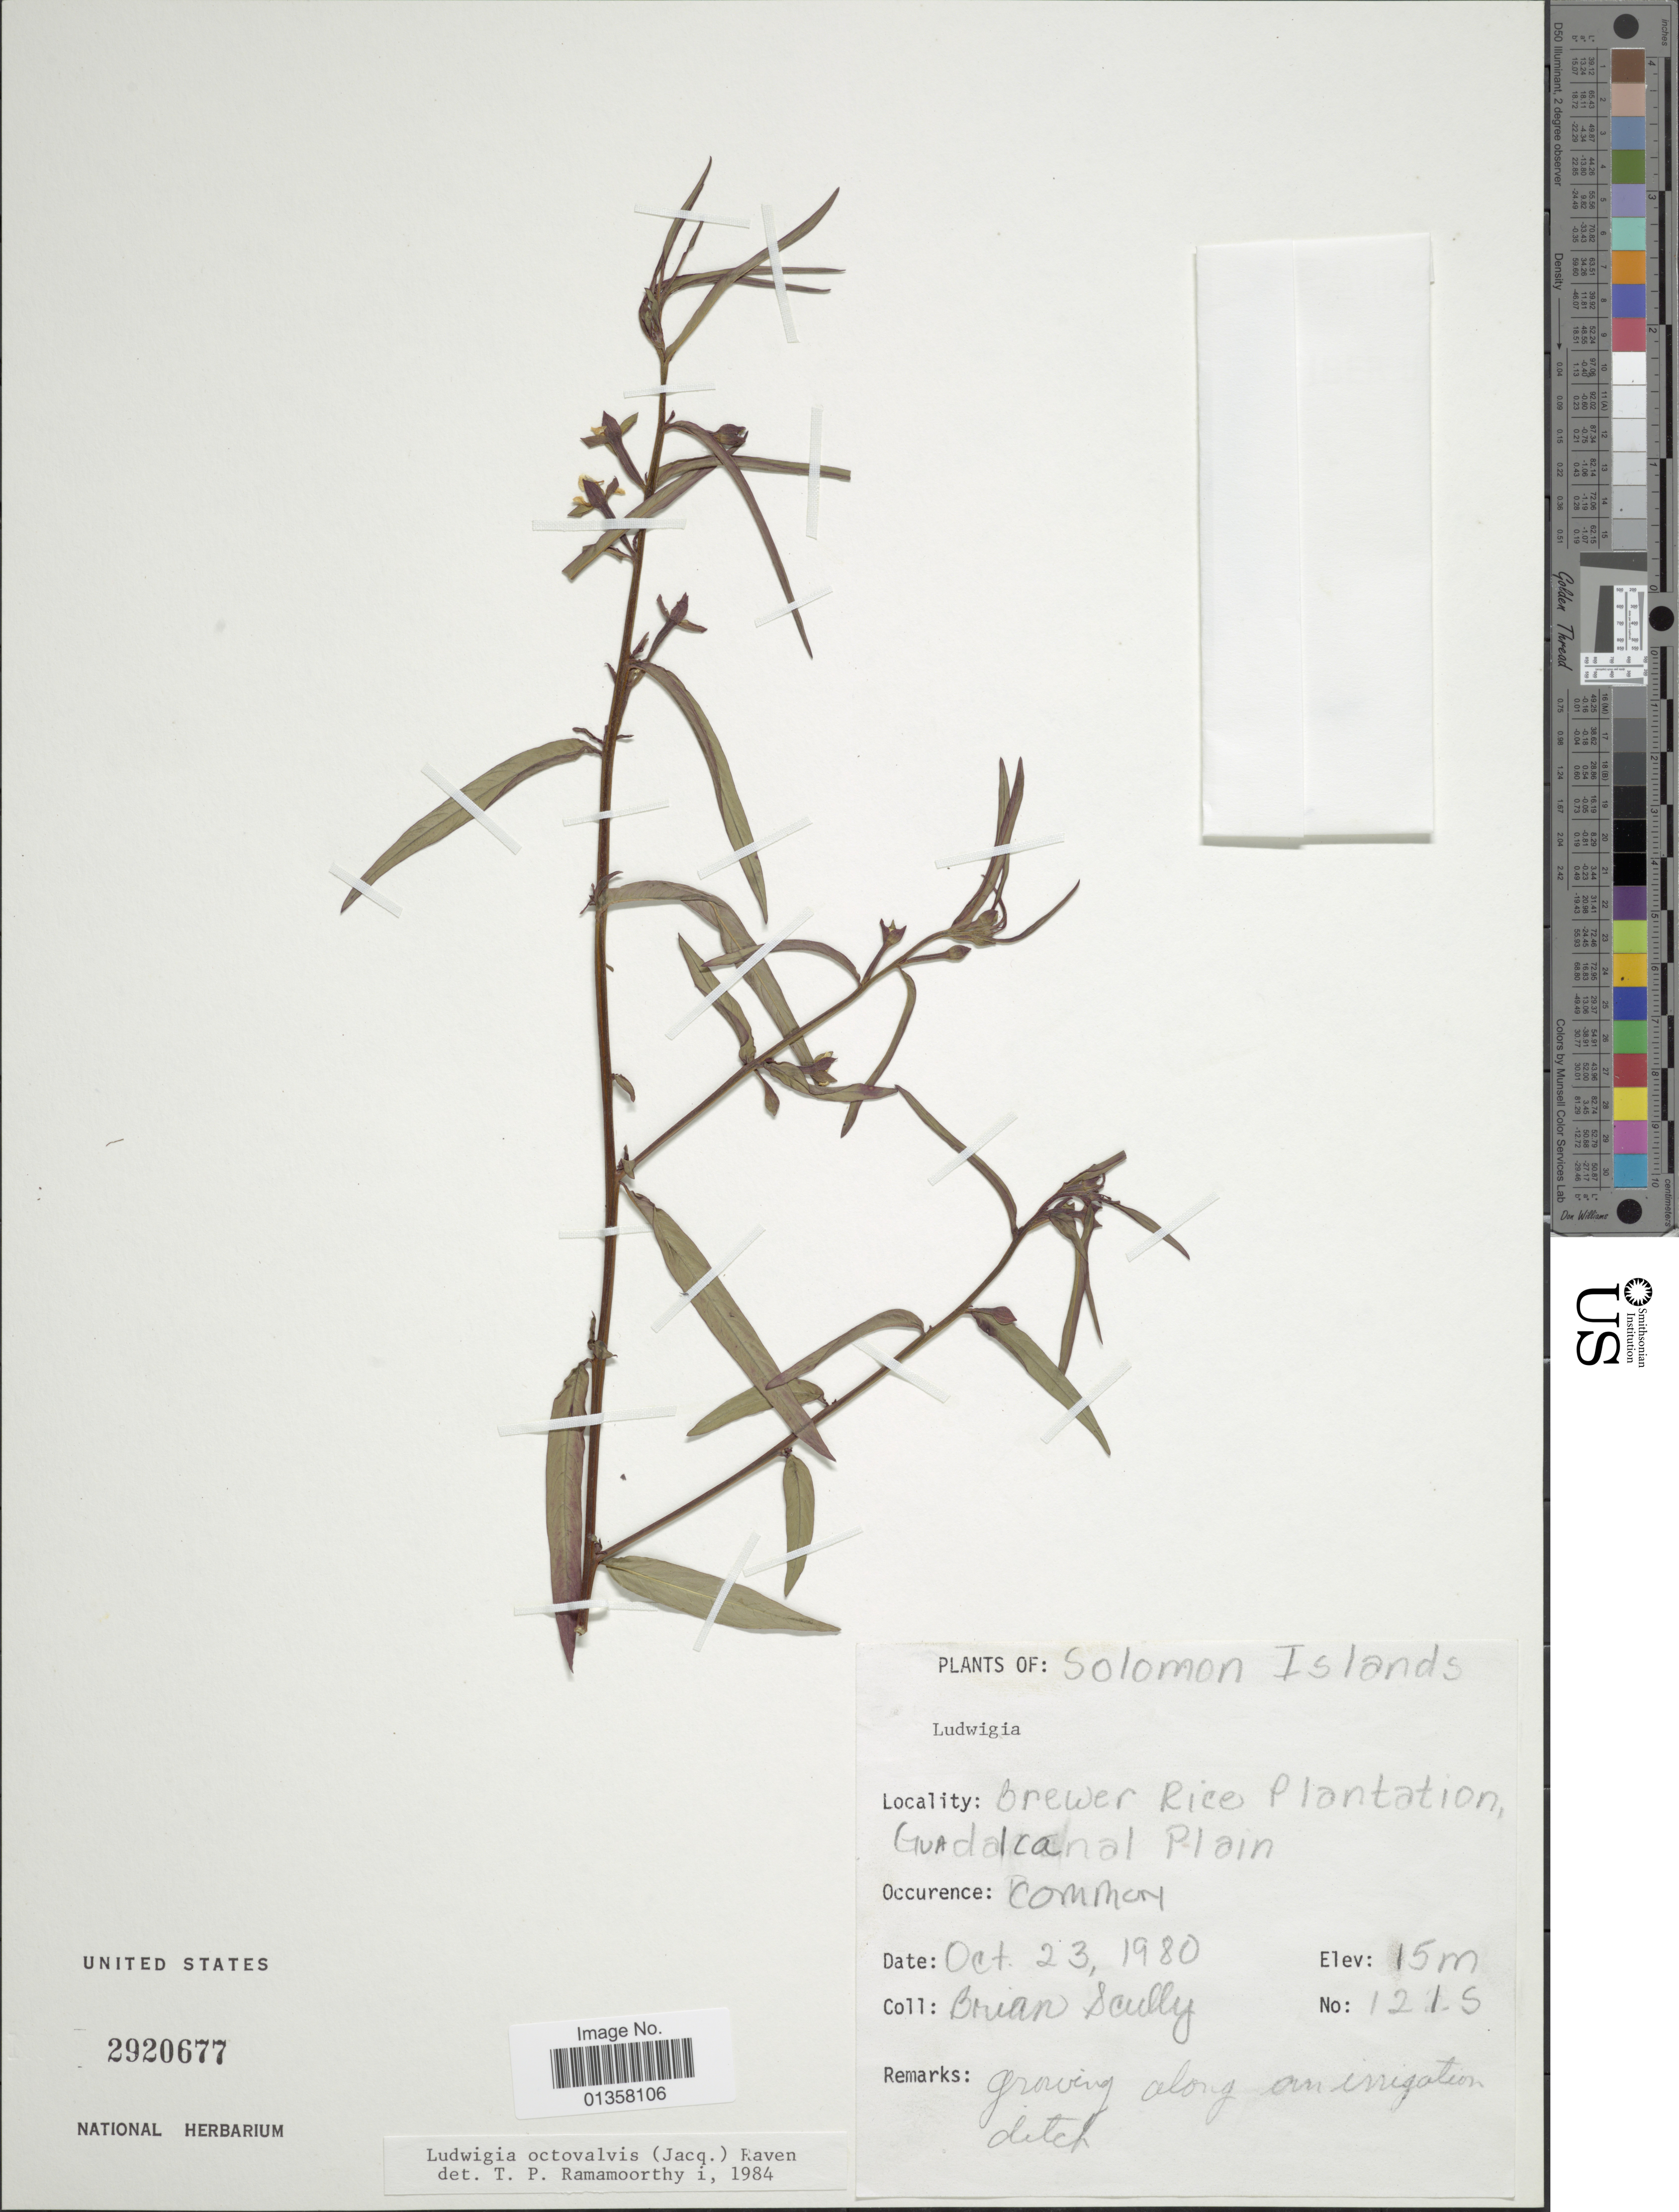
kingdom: Plantae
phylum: Tracheophyta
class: Magnoliopsida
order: Myrtales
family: Onagraceae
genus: Ludwigia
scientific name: Ludwigia octovalvis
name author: (Jacq.) P.H. Raven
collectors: B. Scully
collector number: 1215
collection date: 1980-10-23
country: Solomon Islands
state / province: Solomon Islands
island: Guadalcanal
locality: Brewer Rice Plantation, Guadalcanal Plain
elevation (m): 15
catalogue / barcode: US 2920677